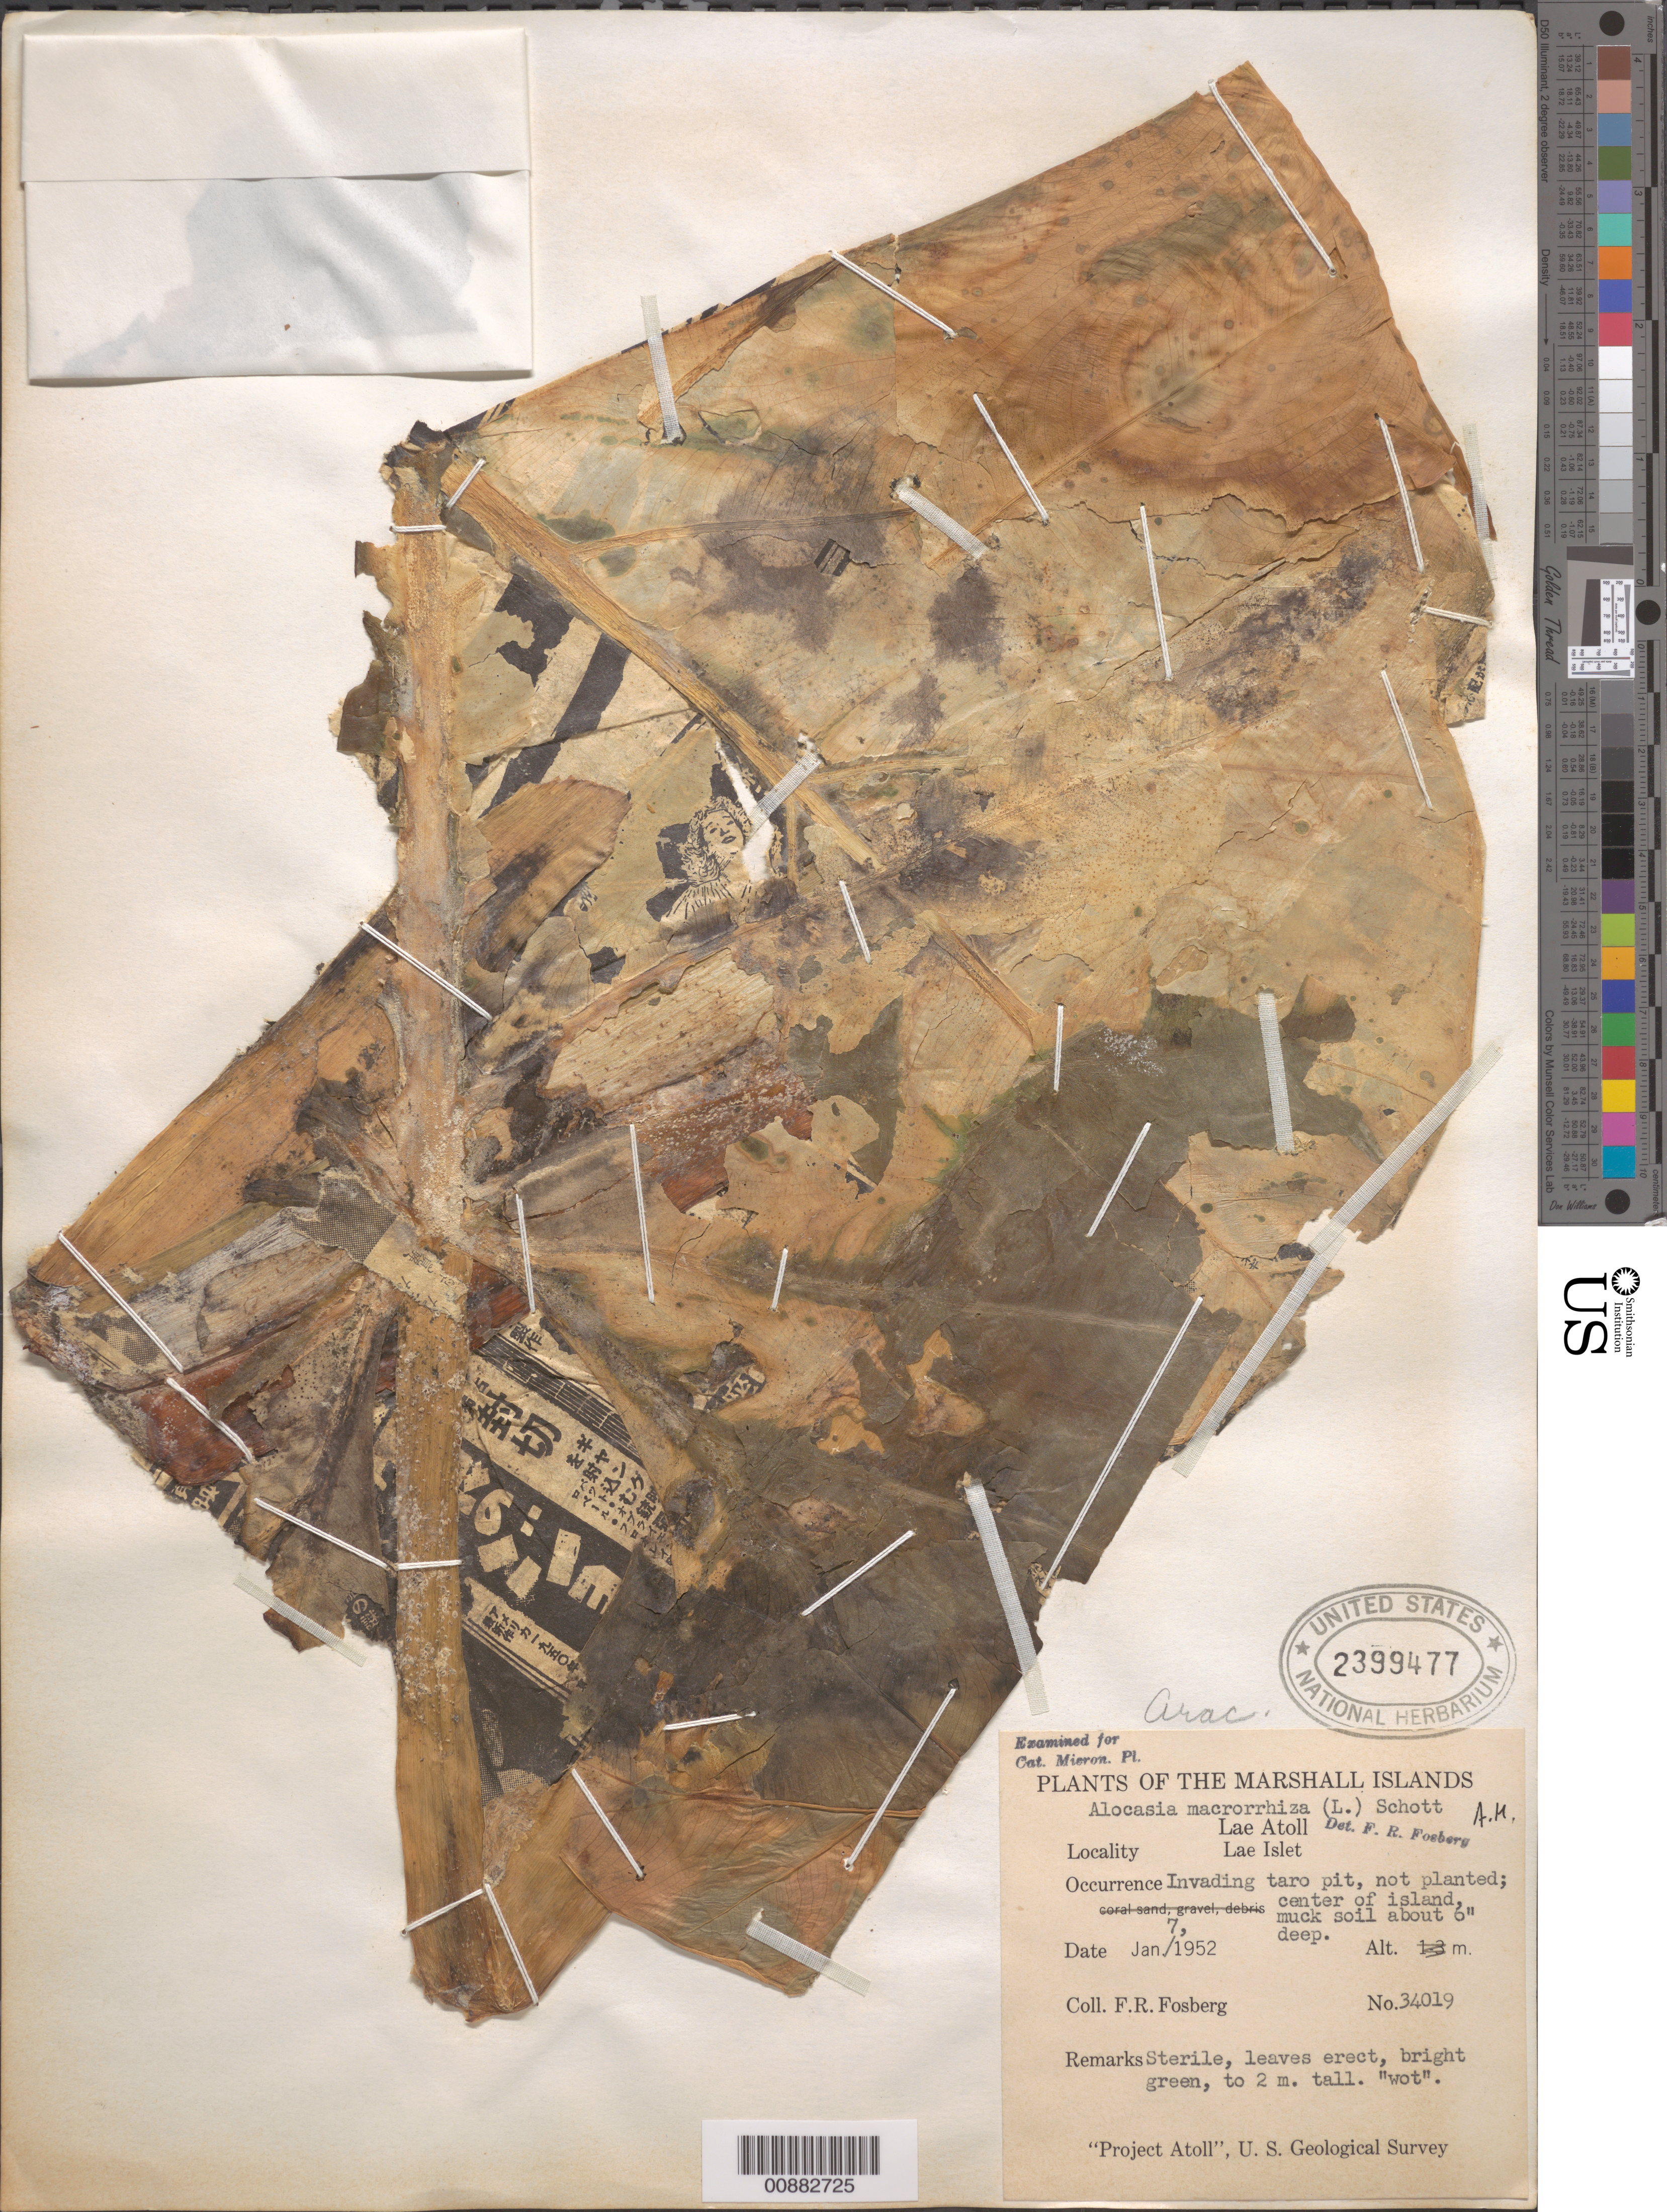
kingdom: Plantae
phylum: Tracheophyta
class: Liliopsida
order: Alismatales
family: Araceae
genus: Alocasia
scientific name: Alocasia macrorrhizos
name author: (L.) G. Don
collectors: F. R. Fosberg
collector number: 34019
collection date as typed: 07 Jan 1952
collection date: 1952-01-07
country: Marshall Islands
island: Lae Atoll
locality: Lae Islet, center of island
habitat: Invading taro pit, not planted; center of island, muck soil about 6 inches deep.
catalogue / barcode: US 2399477